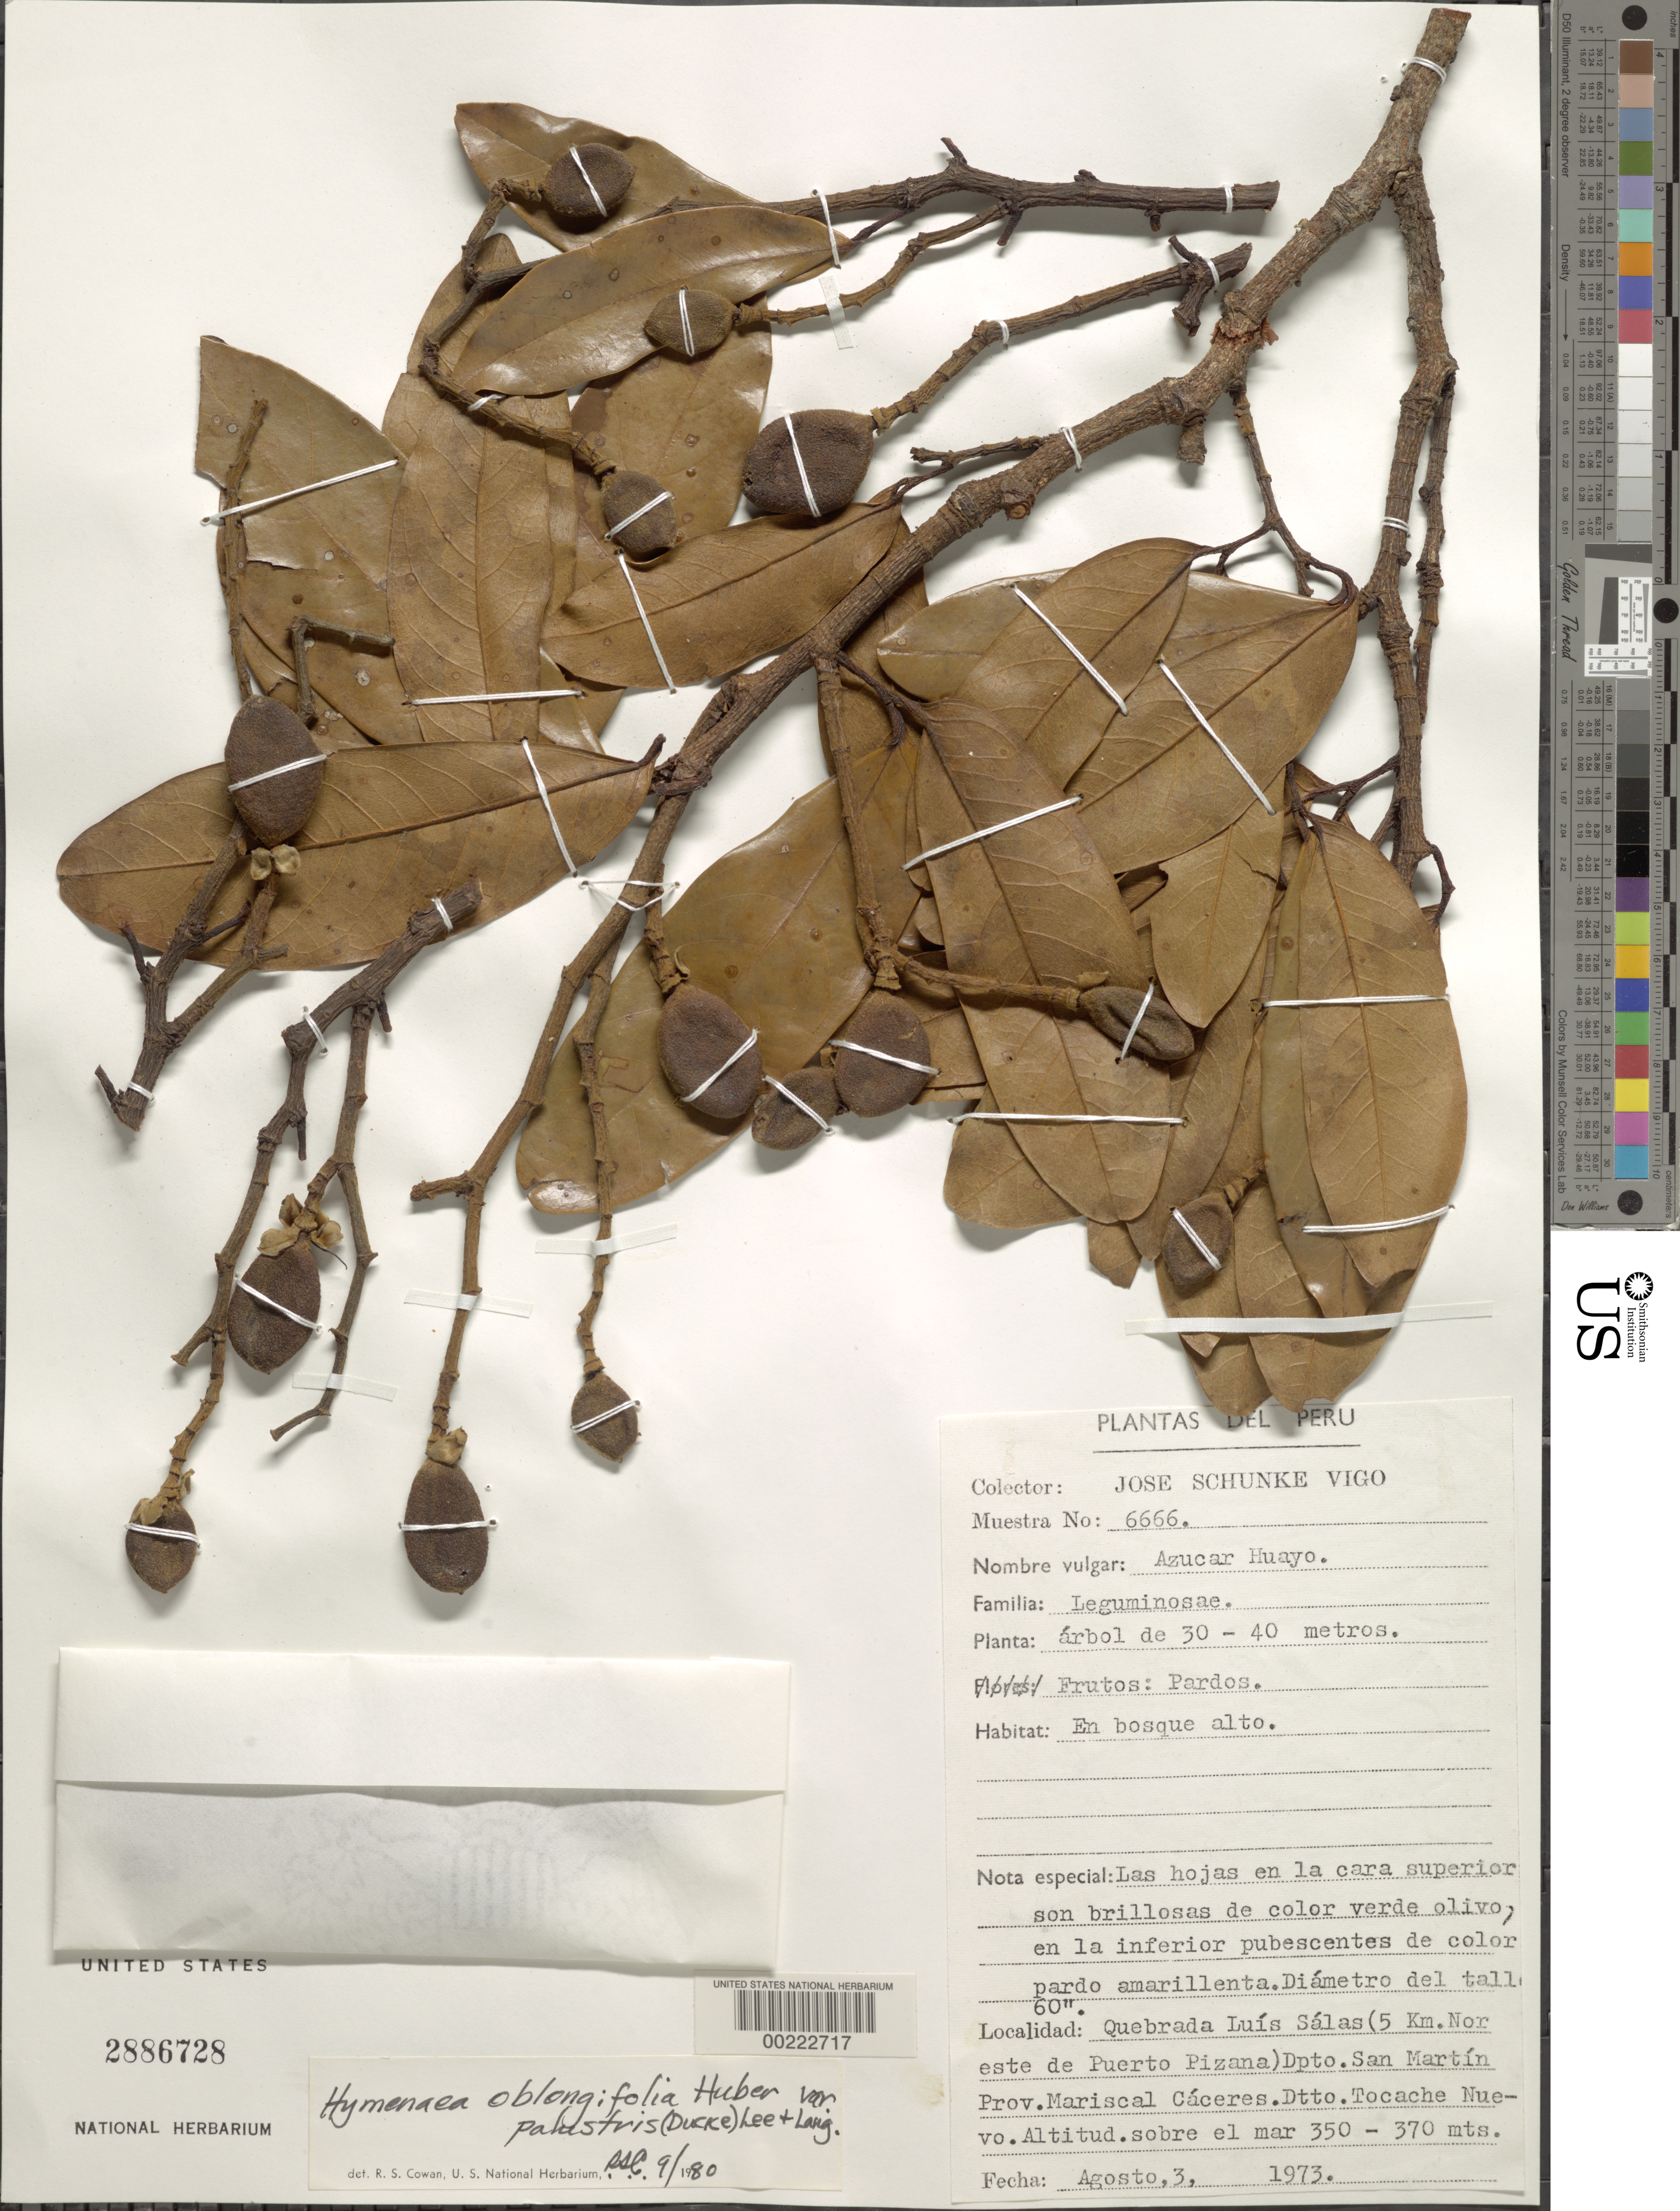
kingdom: Plantae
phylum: Tracheophyta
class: Magnoliopsida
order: Fabales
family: Fabaceae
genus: Hymenaea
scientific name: Hymenaea oblongifolia var. palustris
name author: (Ducke) Y.T. Lee & Langenh.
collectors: J. Schunke Vigo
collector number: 6666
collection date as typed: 03 Aug 1973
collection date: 1973-08-03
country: Peru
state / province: San Martín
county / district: Mariscal Cáceres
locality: Quebrada luis salas; dtto. tocache nuevo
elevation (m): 350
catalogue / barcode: US 2886728